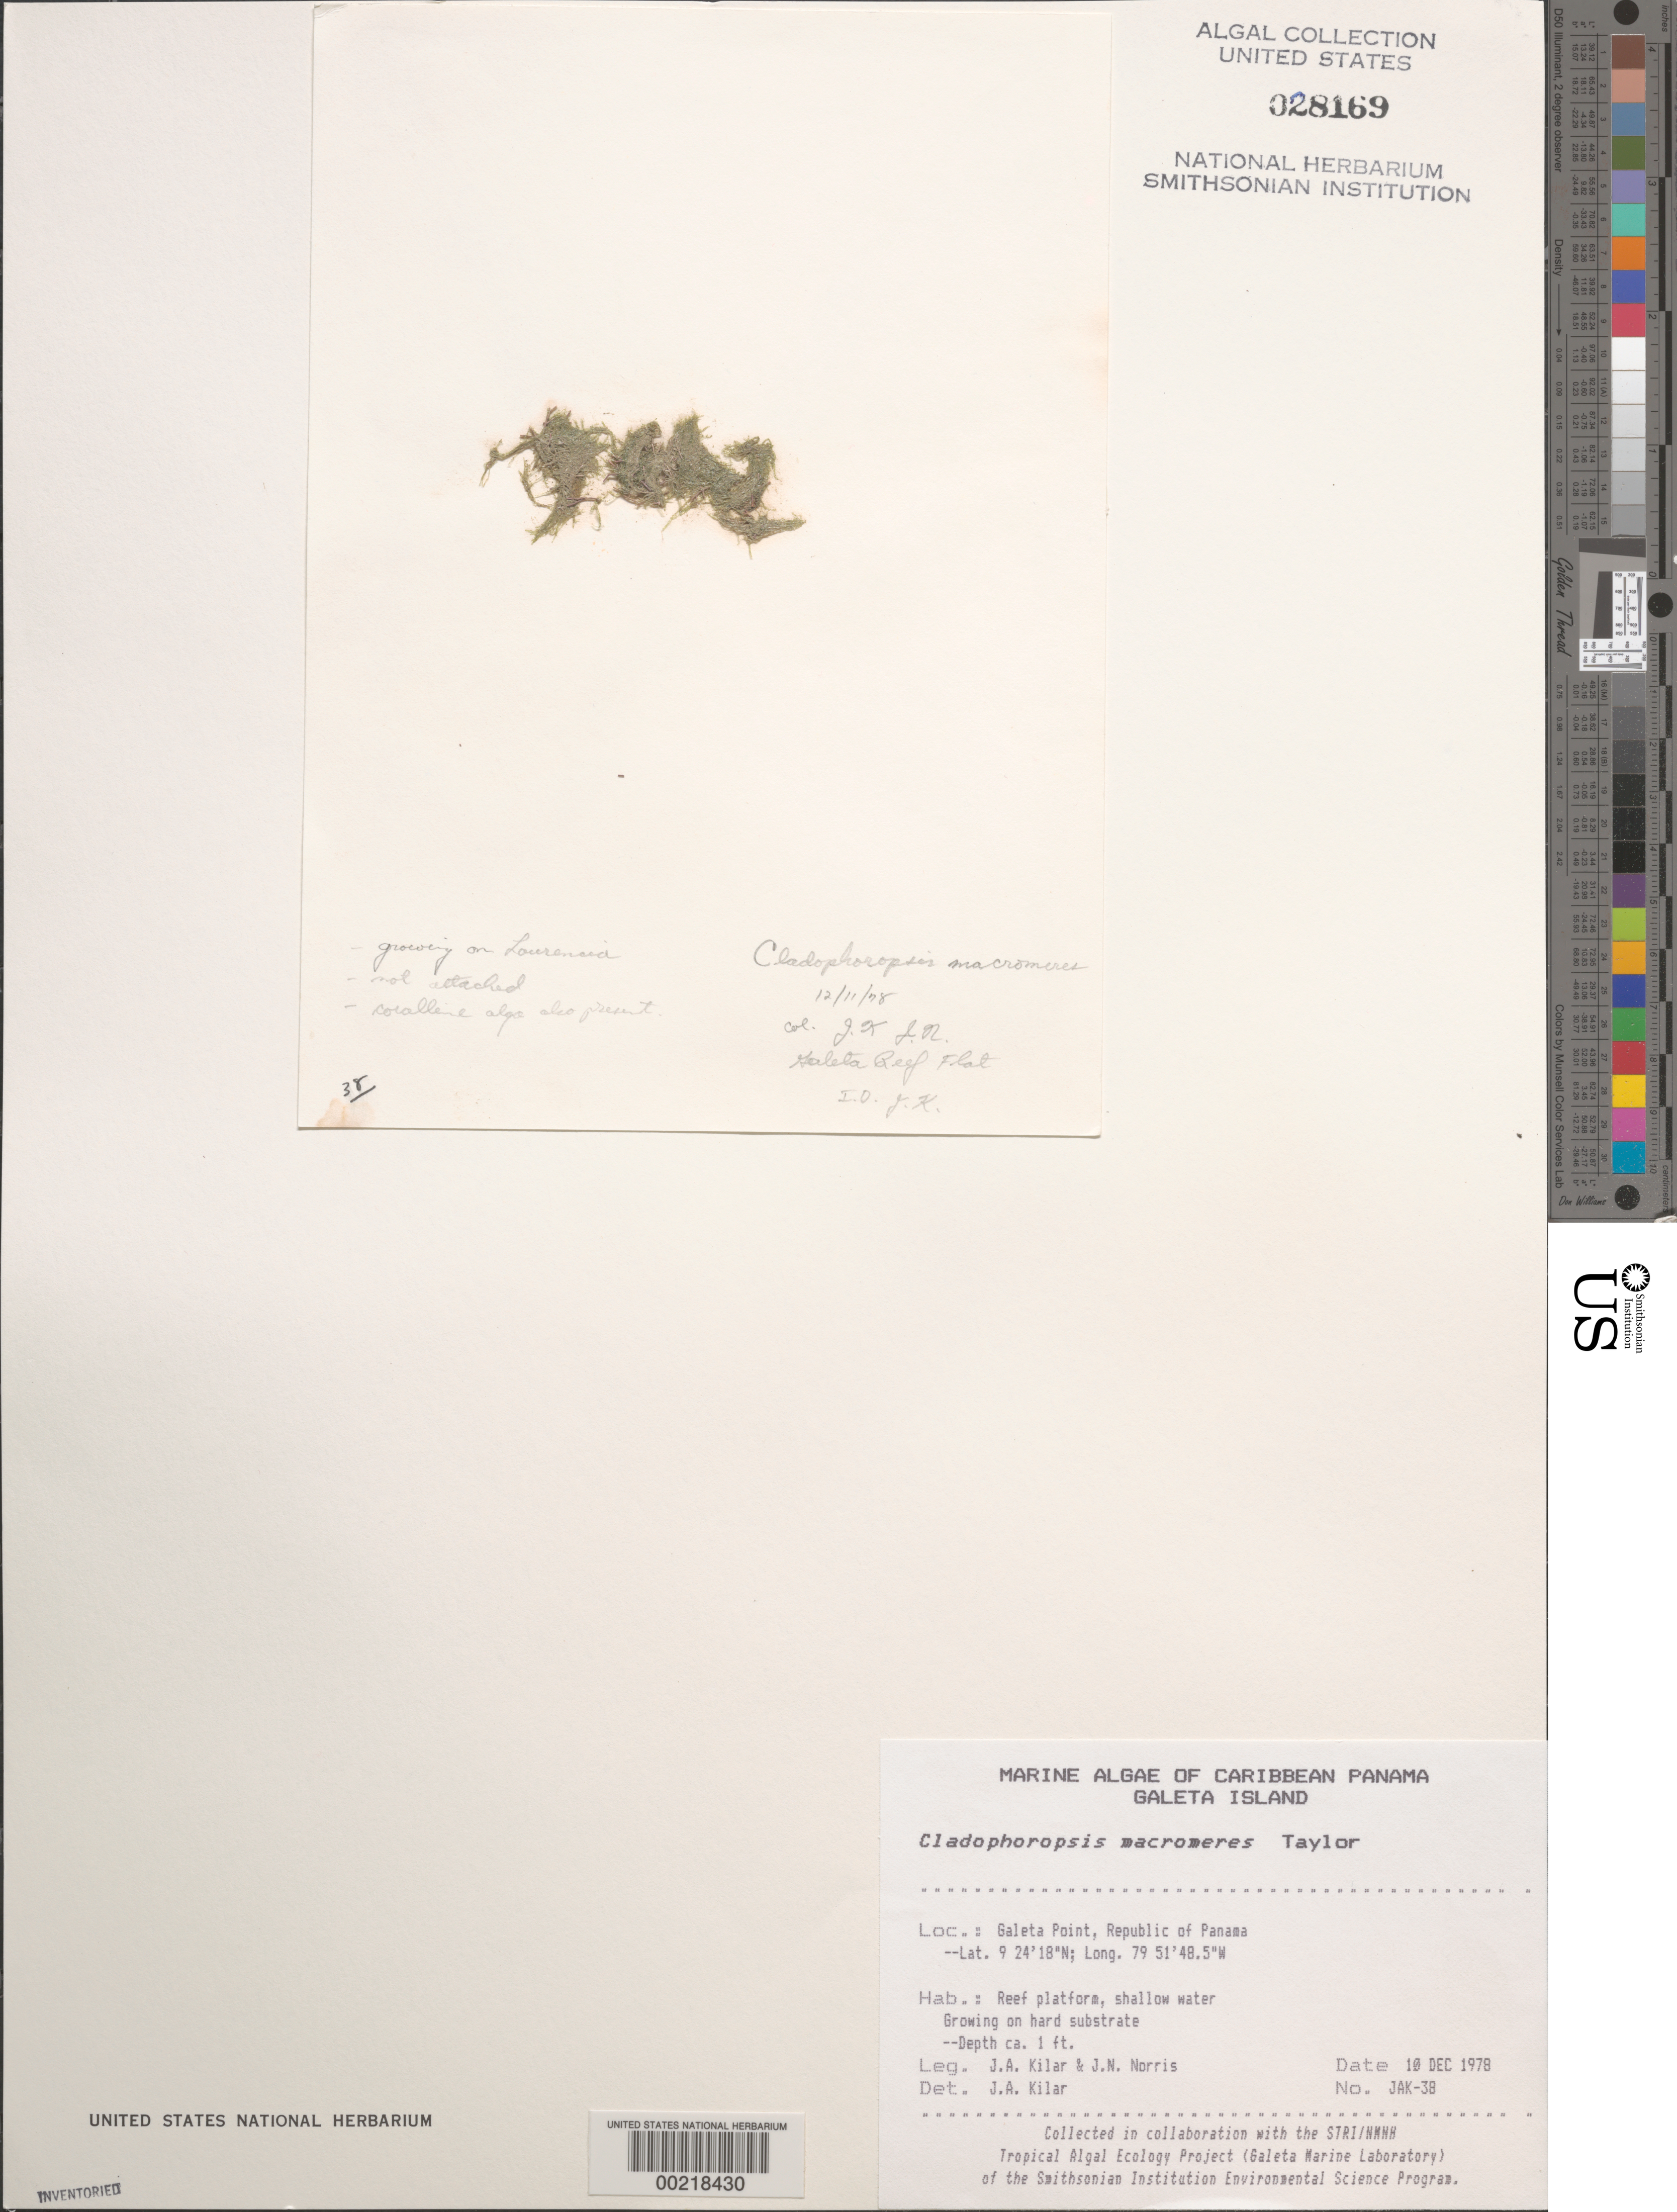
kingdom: Plantae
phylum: Chlorophyta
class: Ulvophyceae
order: Siphonocladales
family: Boodleaceae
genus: Cladophoropsis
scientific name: Cladophoropsis macromeres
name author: W.R. Taylor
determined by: Kilar, J. A.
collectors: J. A. Kilar & J. N. Norris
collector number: JAK-38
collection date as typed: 10 Dec 1978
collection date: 1978-12-10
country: Panama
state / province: Colón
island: Galeta Island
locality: Galeta Point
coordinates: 9 24' 18" N, 79 51' 48.5" W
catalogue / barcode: US 28169